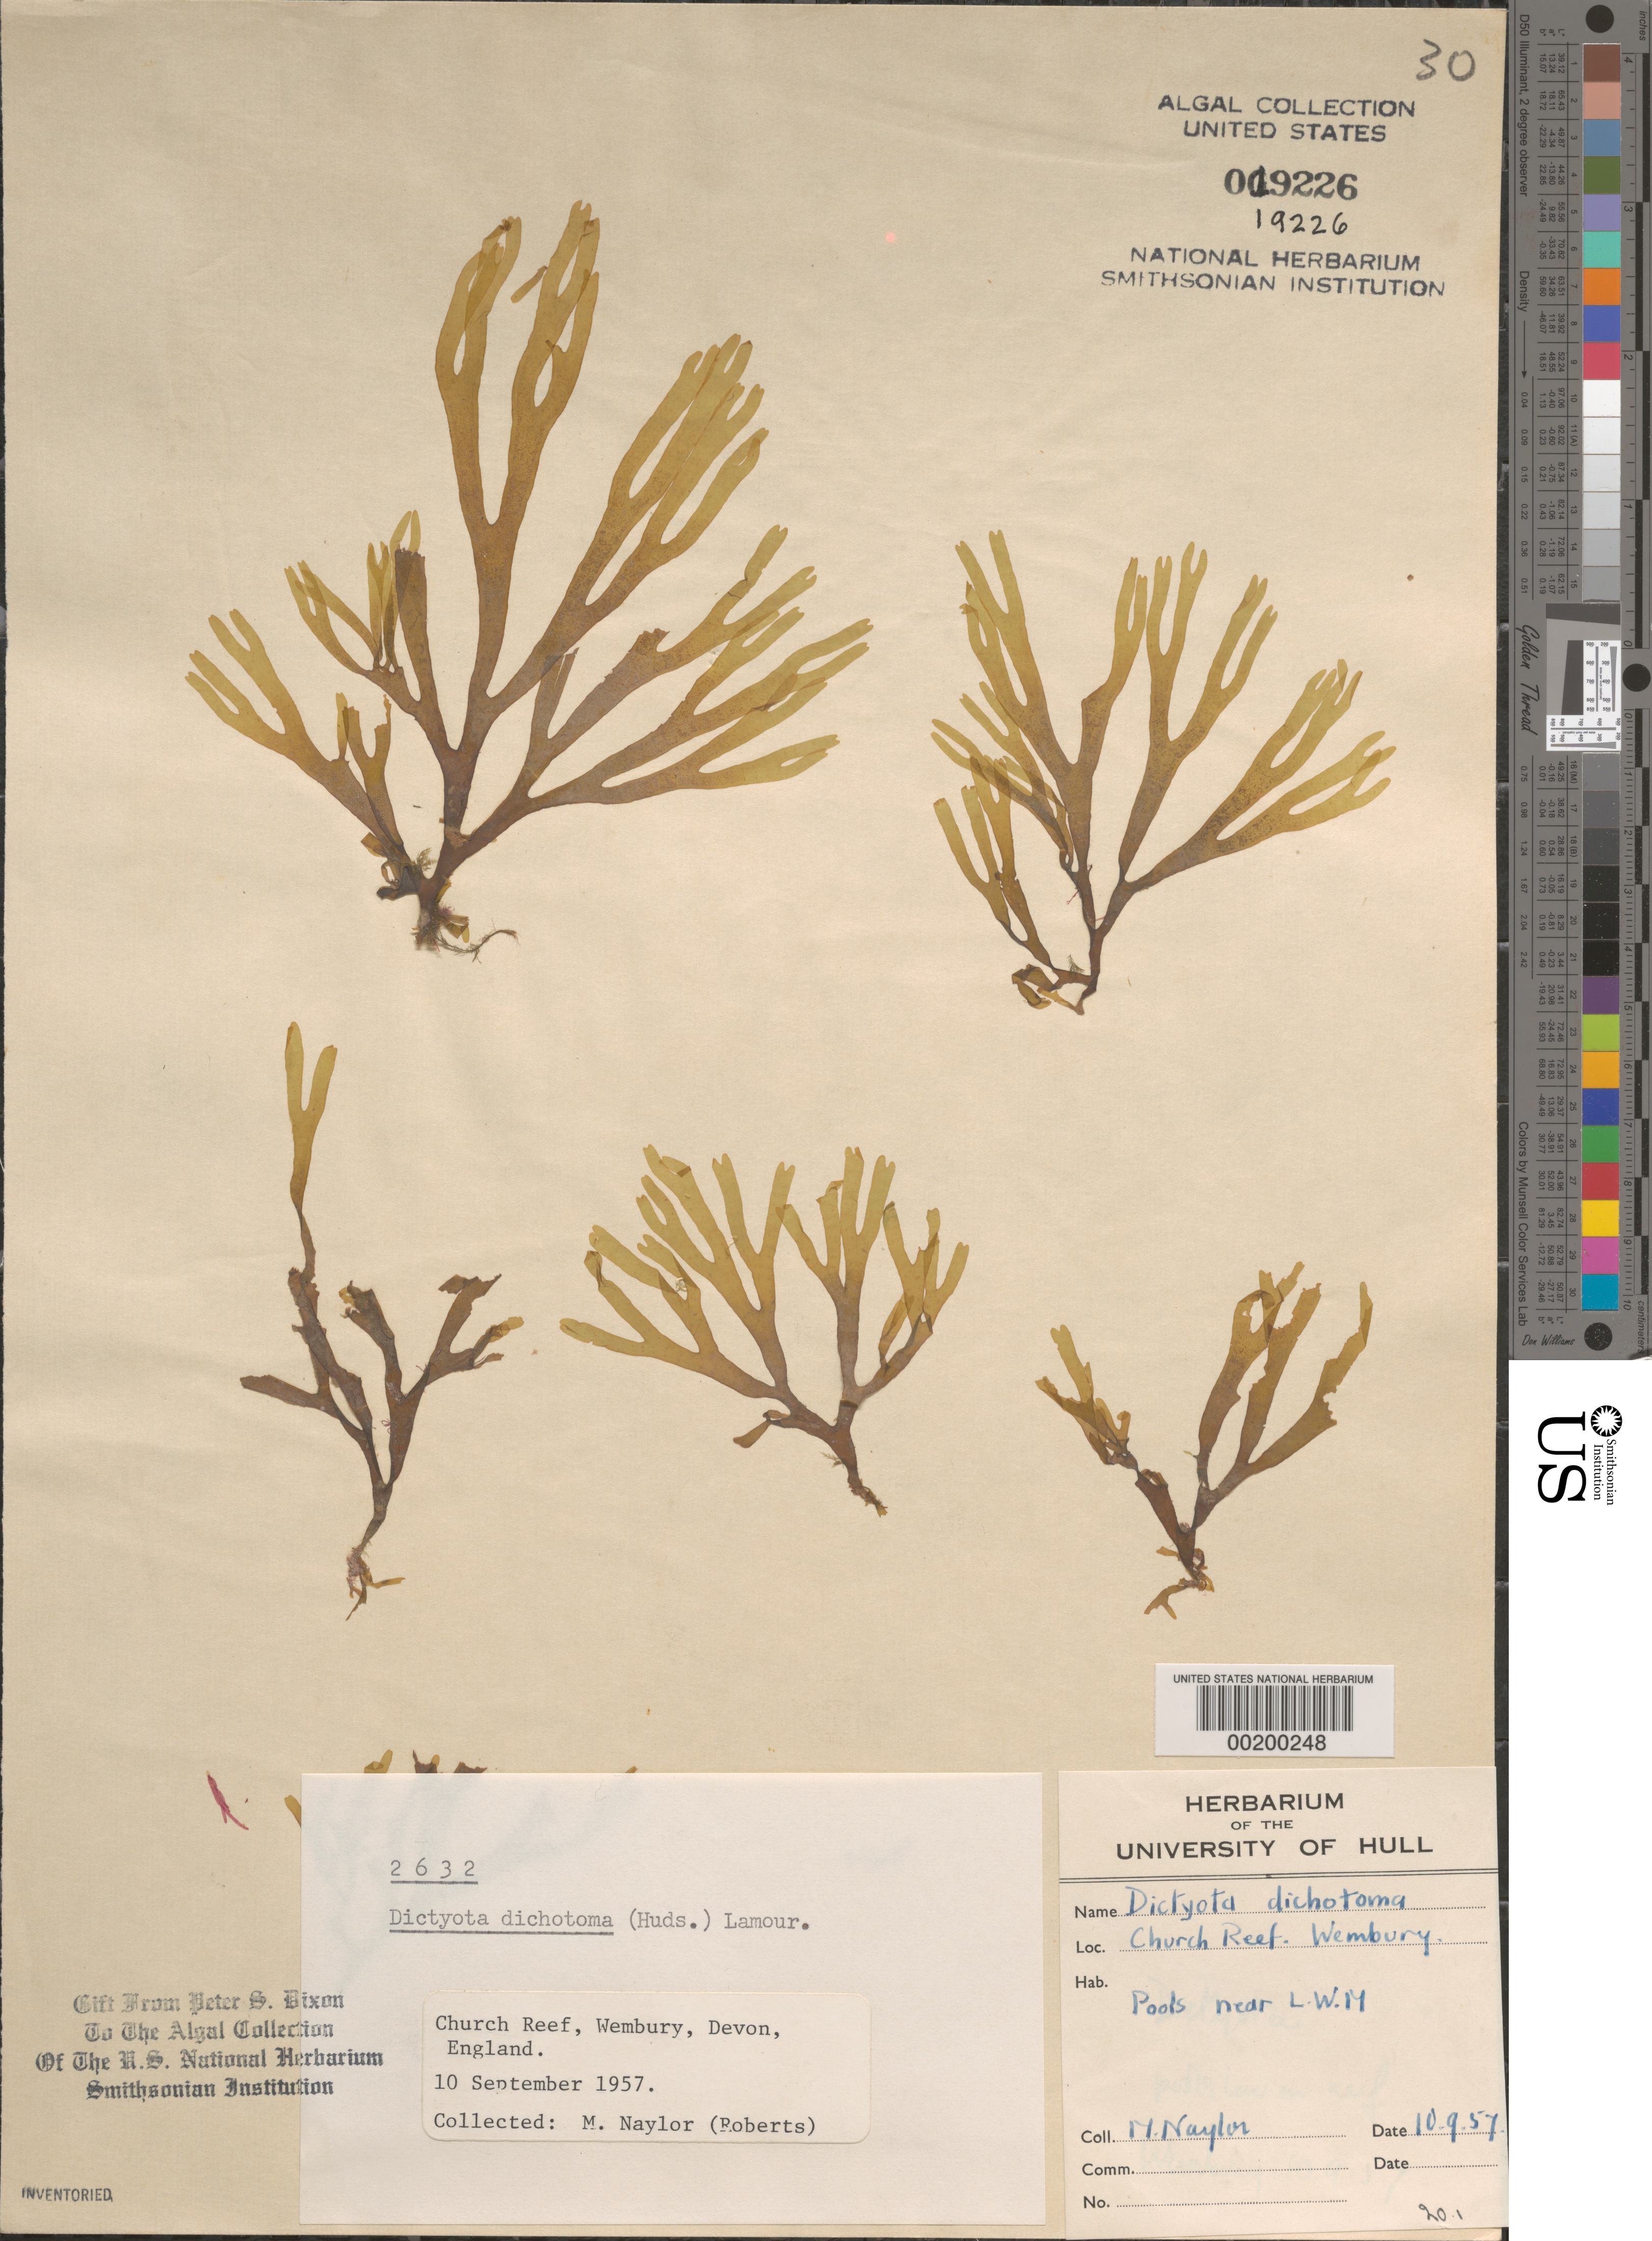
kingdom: Chromista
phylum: Ochrophyta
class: Phaeophyceae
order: Dictyotales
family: Dictyotaceae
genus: Dictyota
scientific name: Dictyota dichotoma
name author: (Huds.) J.V.Lamouroux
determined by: Dixon, P. S.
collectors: M. Roberts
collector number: PSD 2632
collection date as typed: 10 Sep 1957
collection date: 1957-09-10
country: United Kingdom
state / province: England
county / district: Devon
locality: Wembury, Church Reef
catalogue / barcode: US 19226